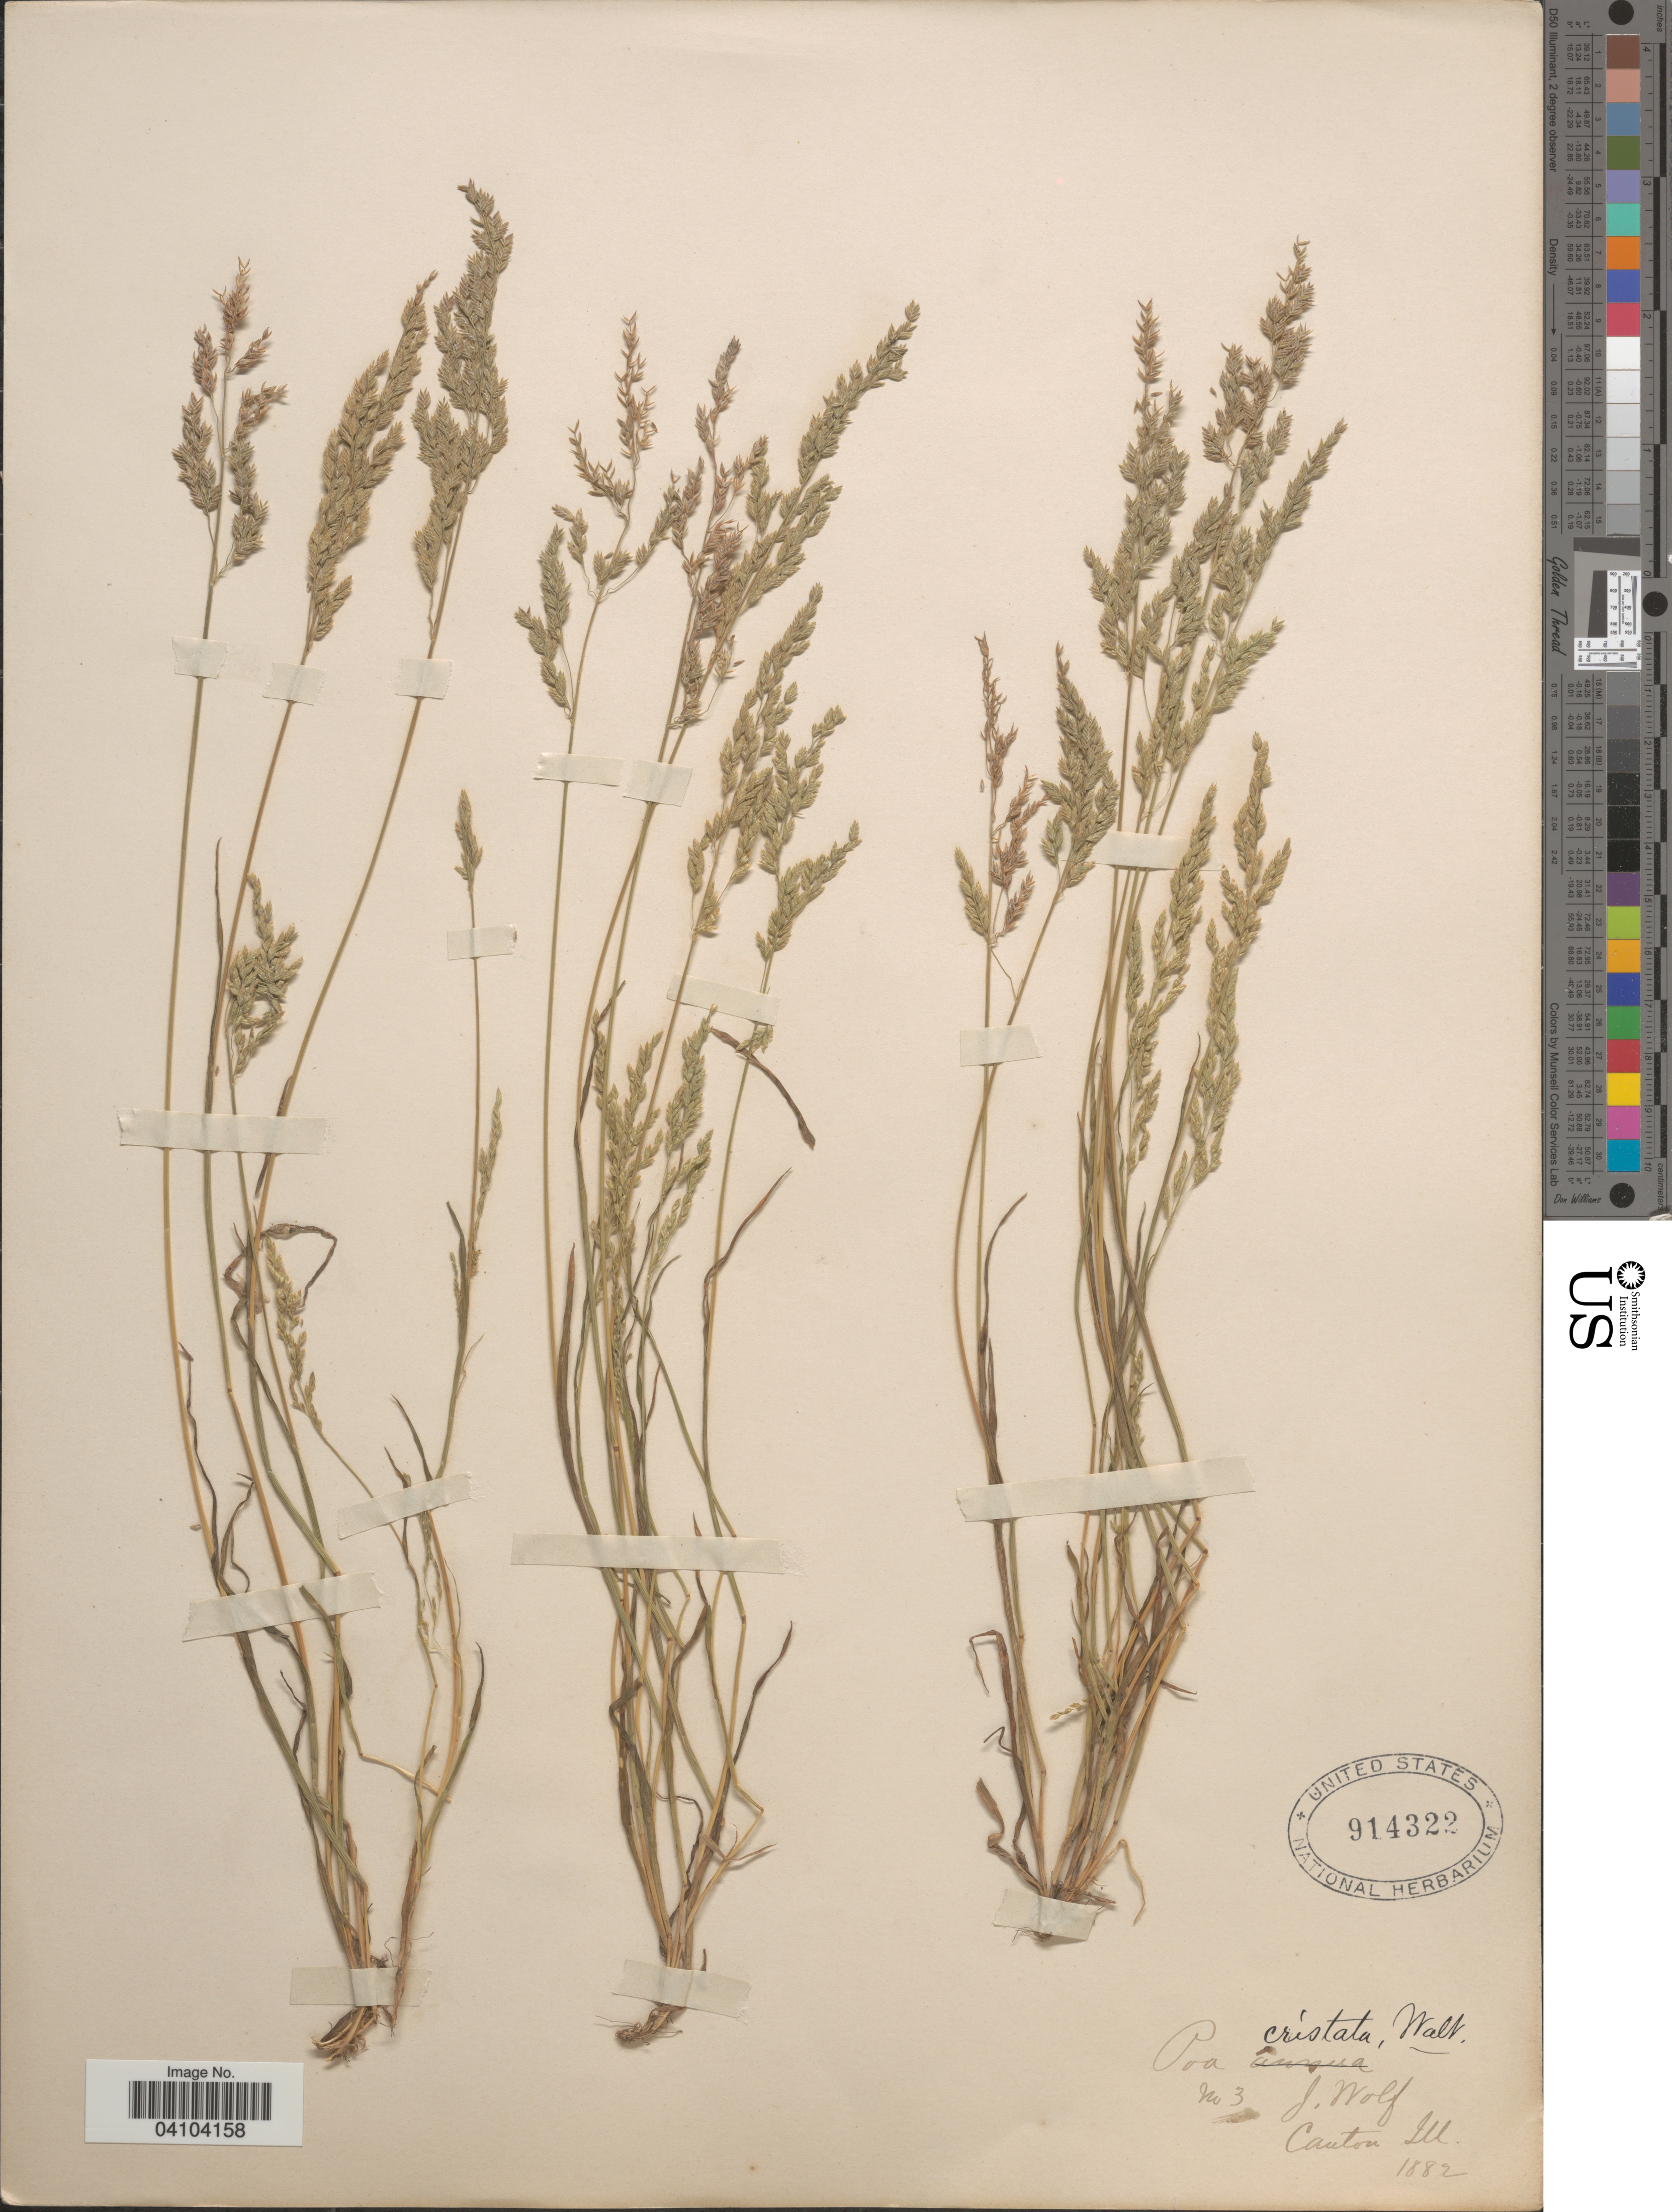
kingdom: Plantae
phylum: Tracheophyta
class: Liliopsida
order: Poales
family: Poaceae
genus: Poa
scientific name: Poa chapmaniana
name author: Scribn.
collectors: J. Wolf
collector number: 3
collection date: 1882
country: United States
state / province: Illinois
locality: Canton.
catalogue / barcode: US 914322